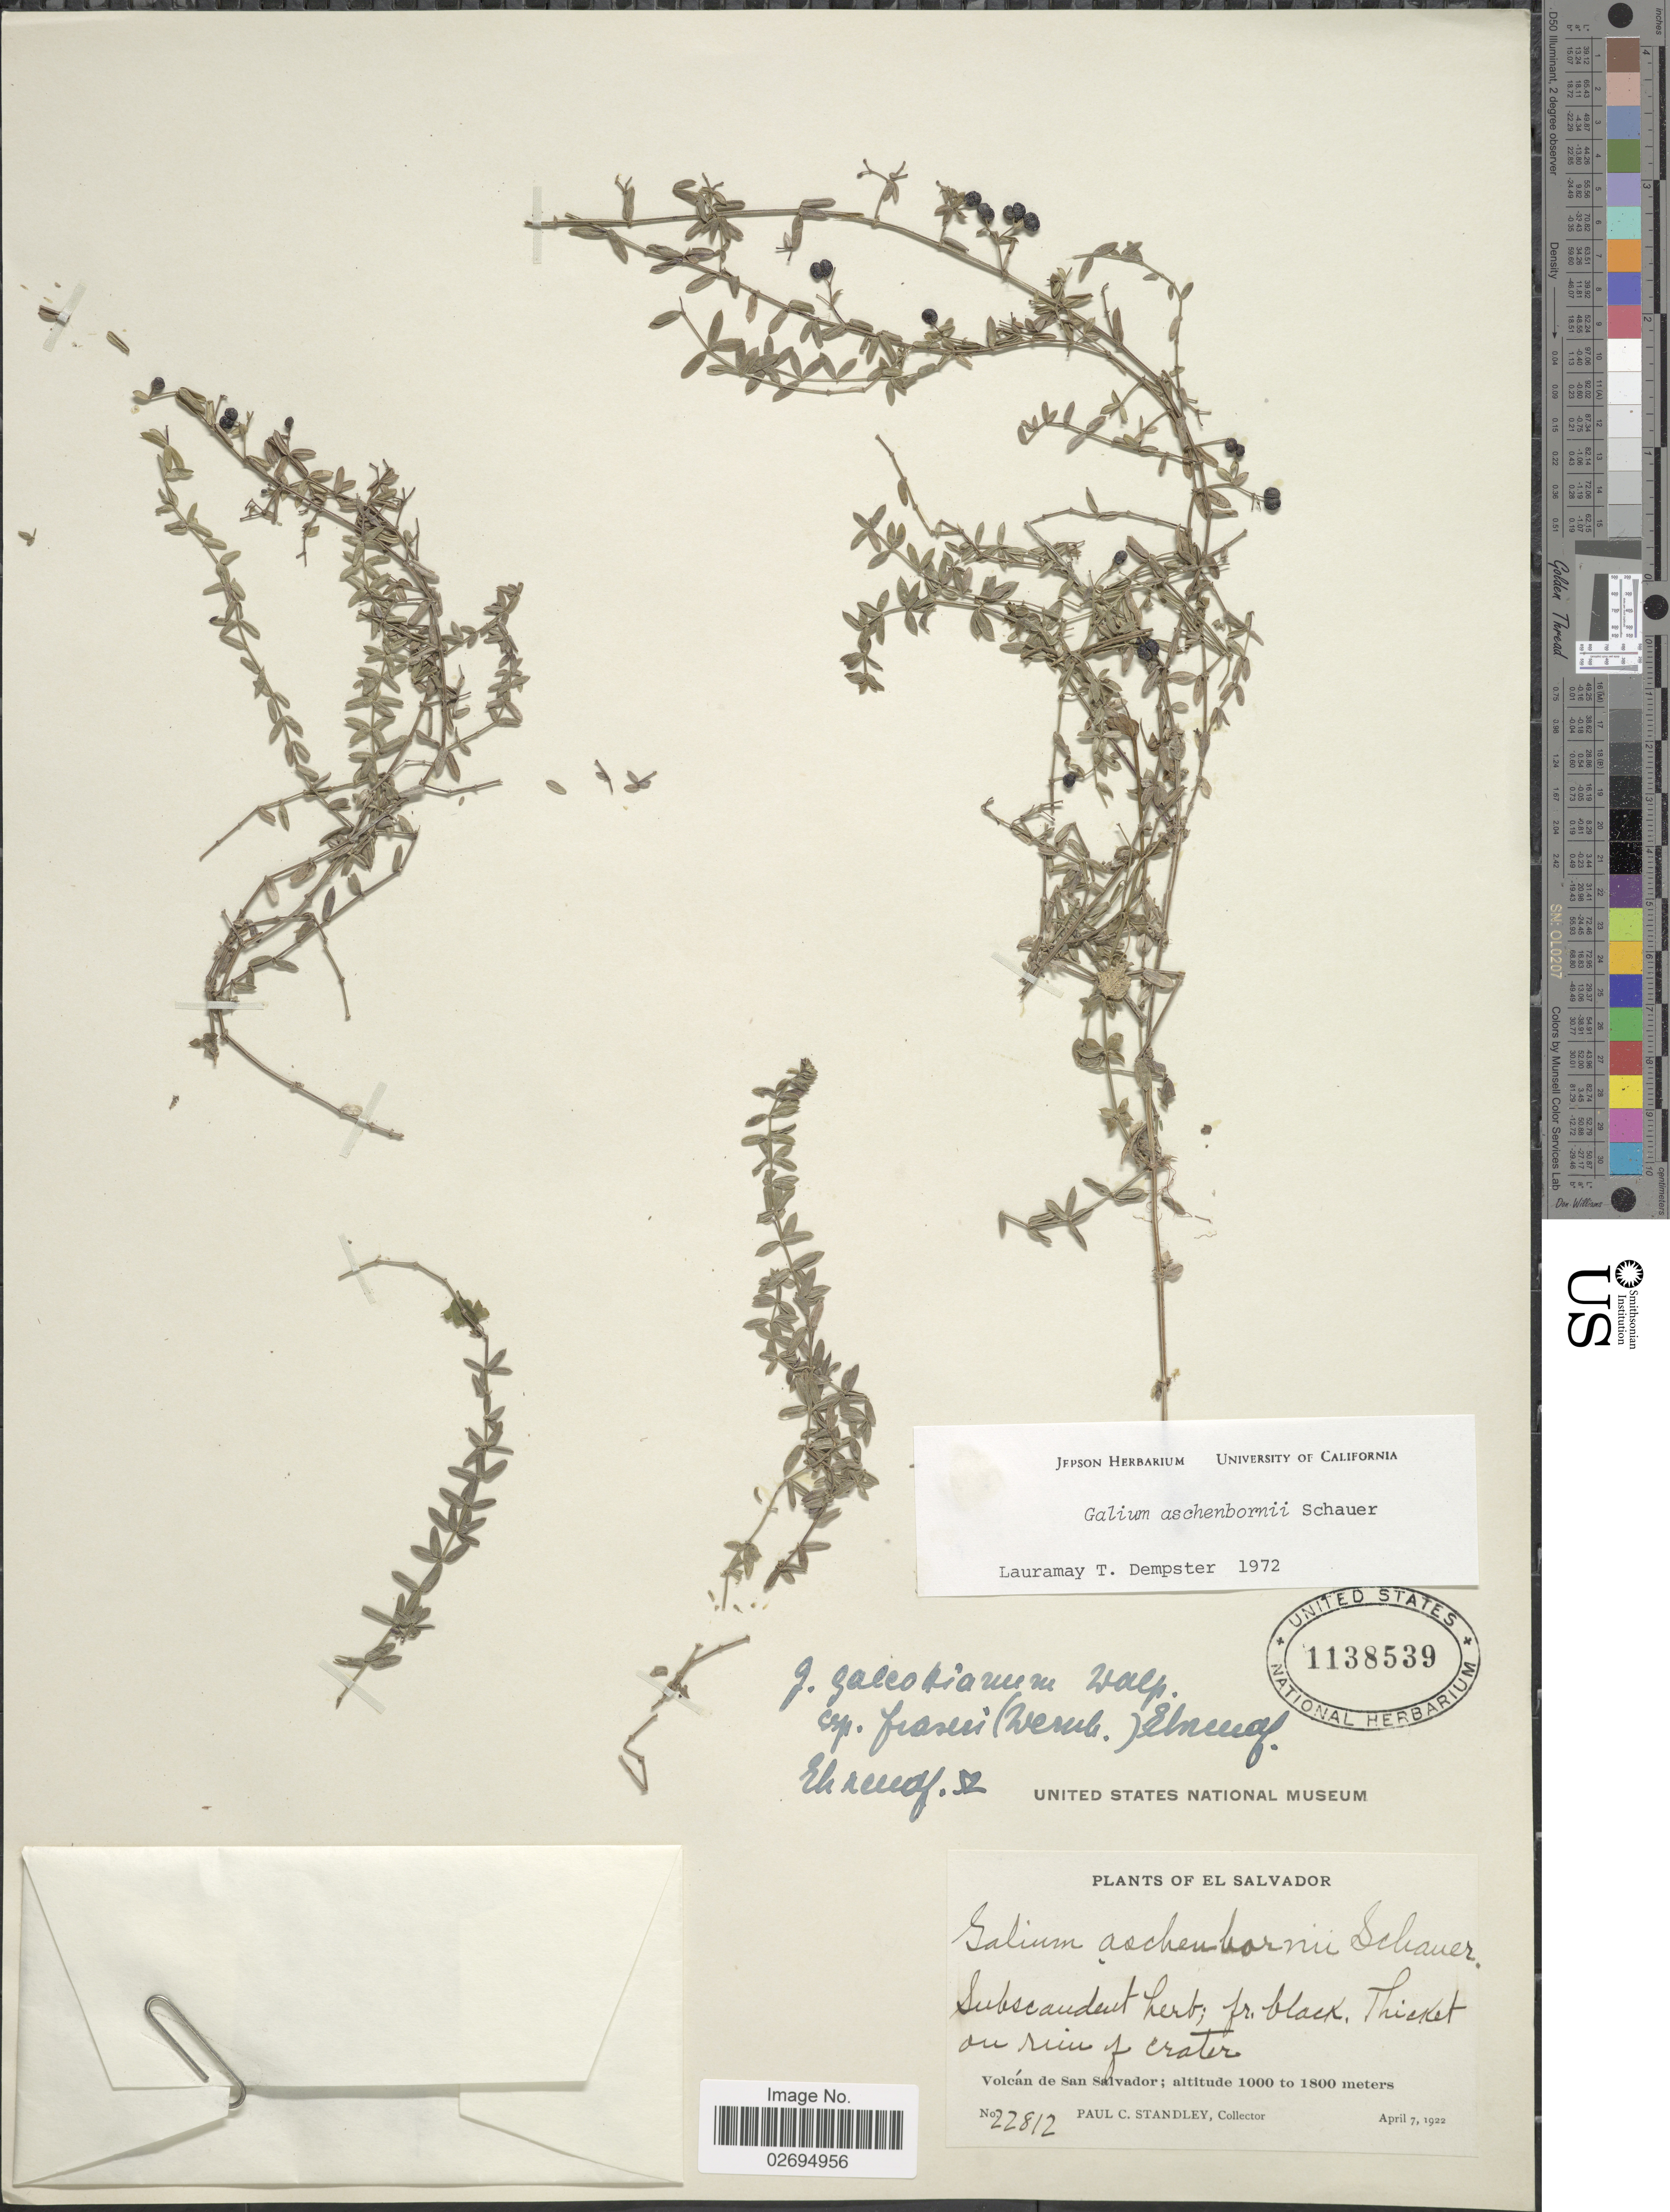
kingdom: Plantae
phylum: Tracheophyta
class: Magnoliopsida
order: Gentianales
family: Rubiaceae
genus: Galium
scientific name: Galium aschenbornii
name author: Schauer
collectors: P. C. Standley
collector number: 22812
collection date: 1922-04-07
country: El Salvador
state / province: San Salvador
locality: Thicket on rim of crater, Volcán de San Salvador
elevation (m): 1000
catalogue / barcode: US 1138539